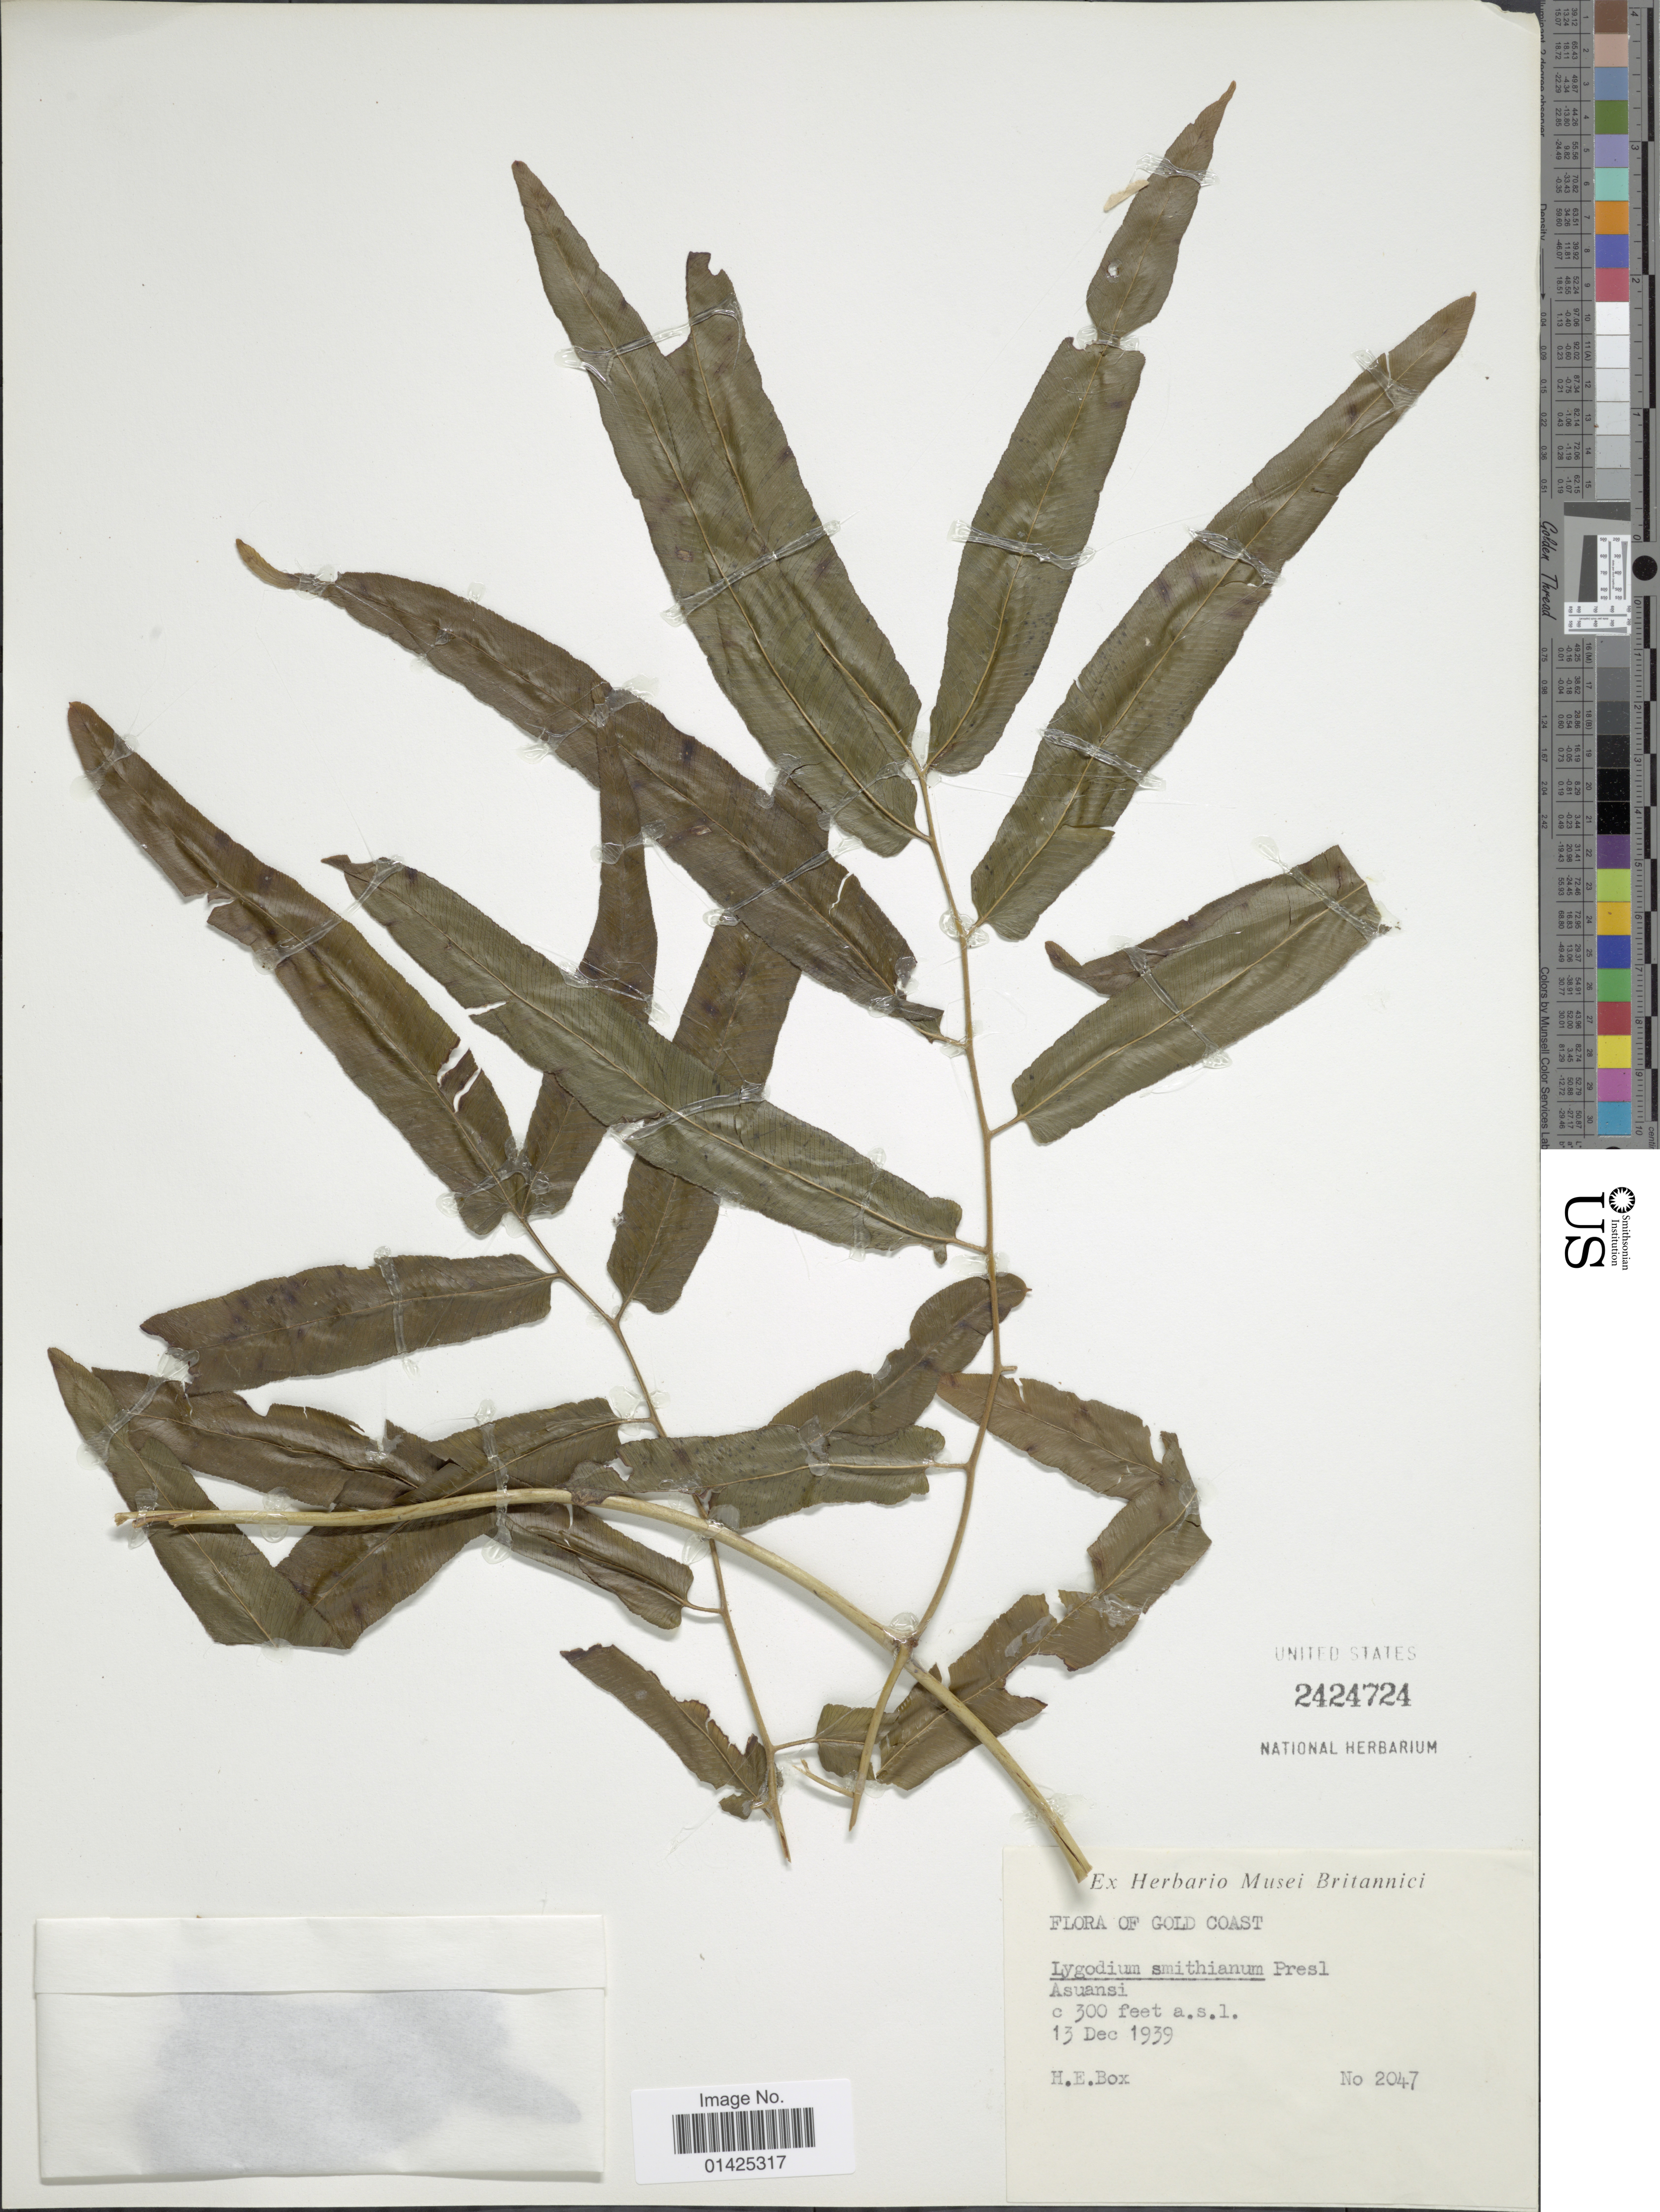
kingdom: Plantae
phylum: Tracheophyta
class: Polypodiopsida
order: Schizaeales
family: Lygodiaceae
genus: Lygodium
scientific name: Lygodium smithianum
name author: C. Presl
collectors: H. E. Box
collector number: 2047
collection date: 1939-12-13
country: Ghana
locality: Gold Coast. Asuansi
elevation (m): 91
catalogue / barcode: US 2424724